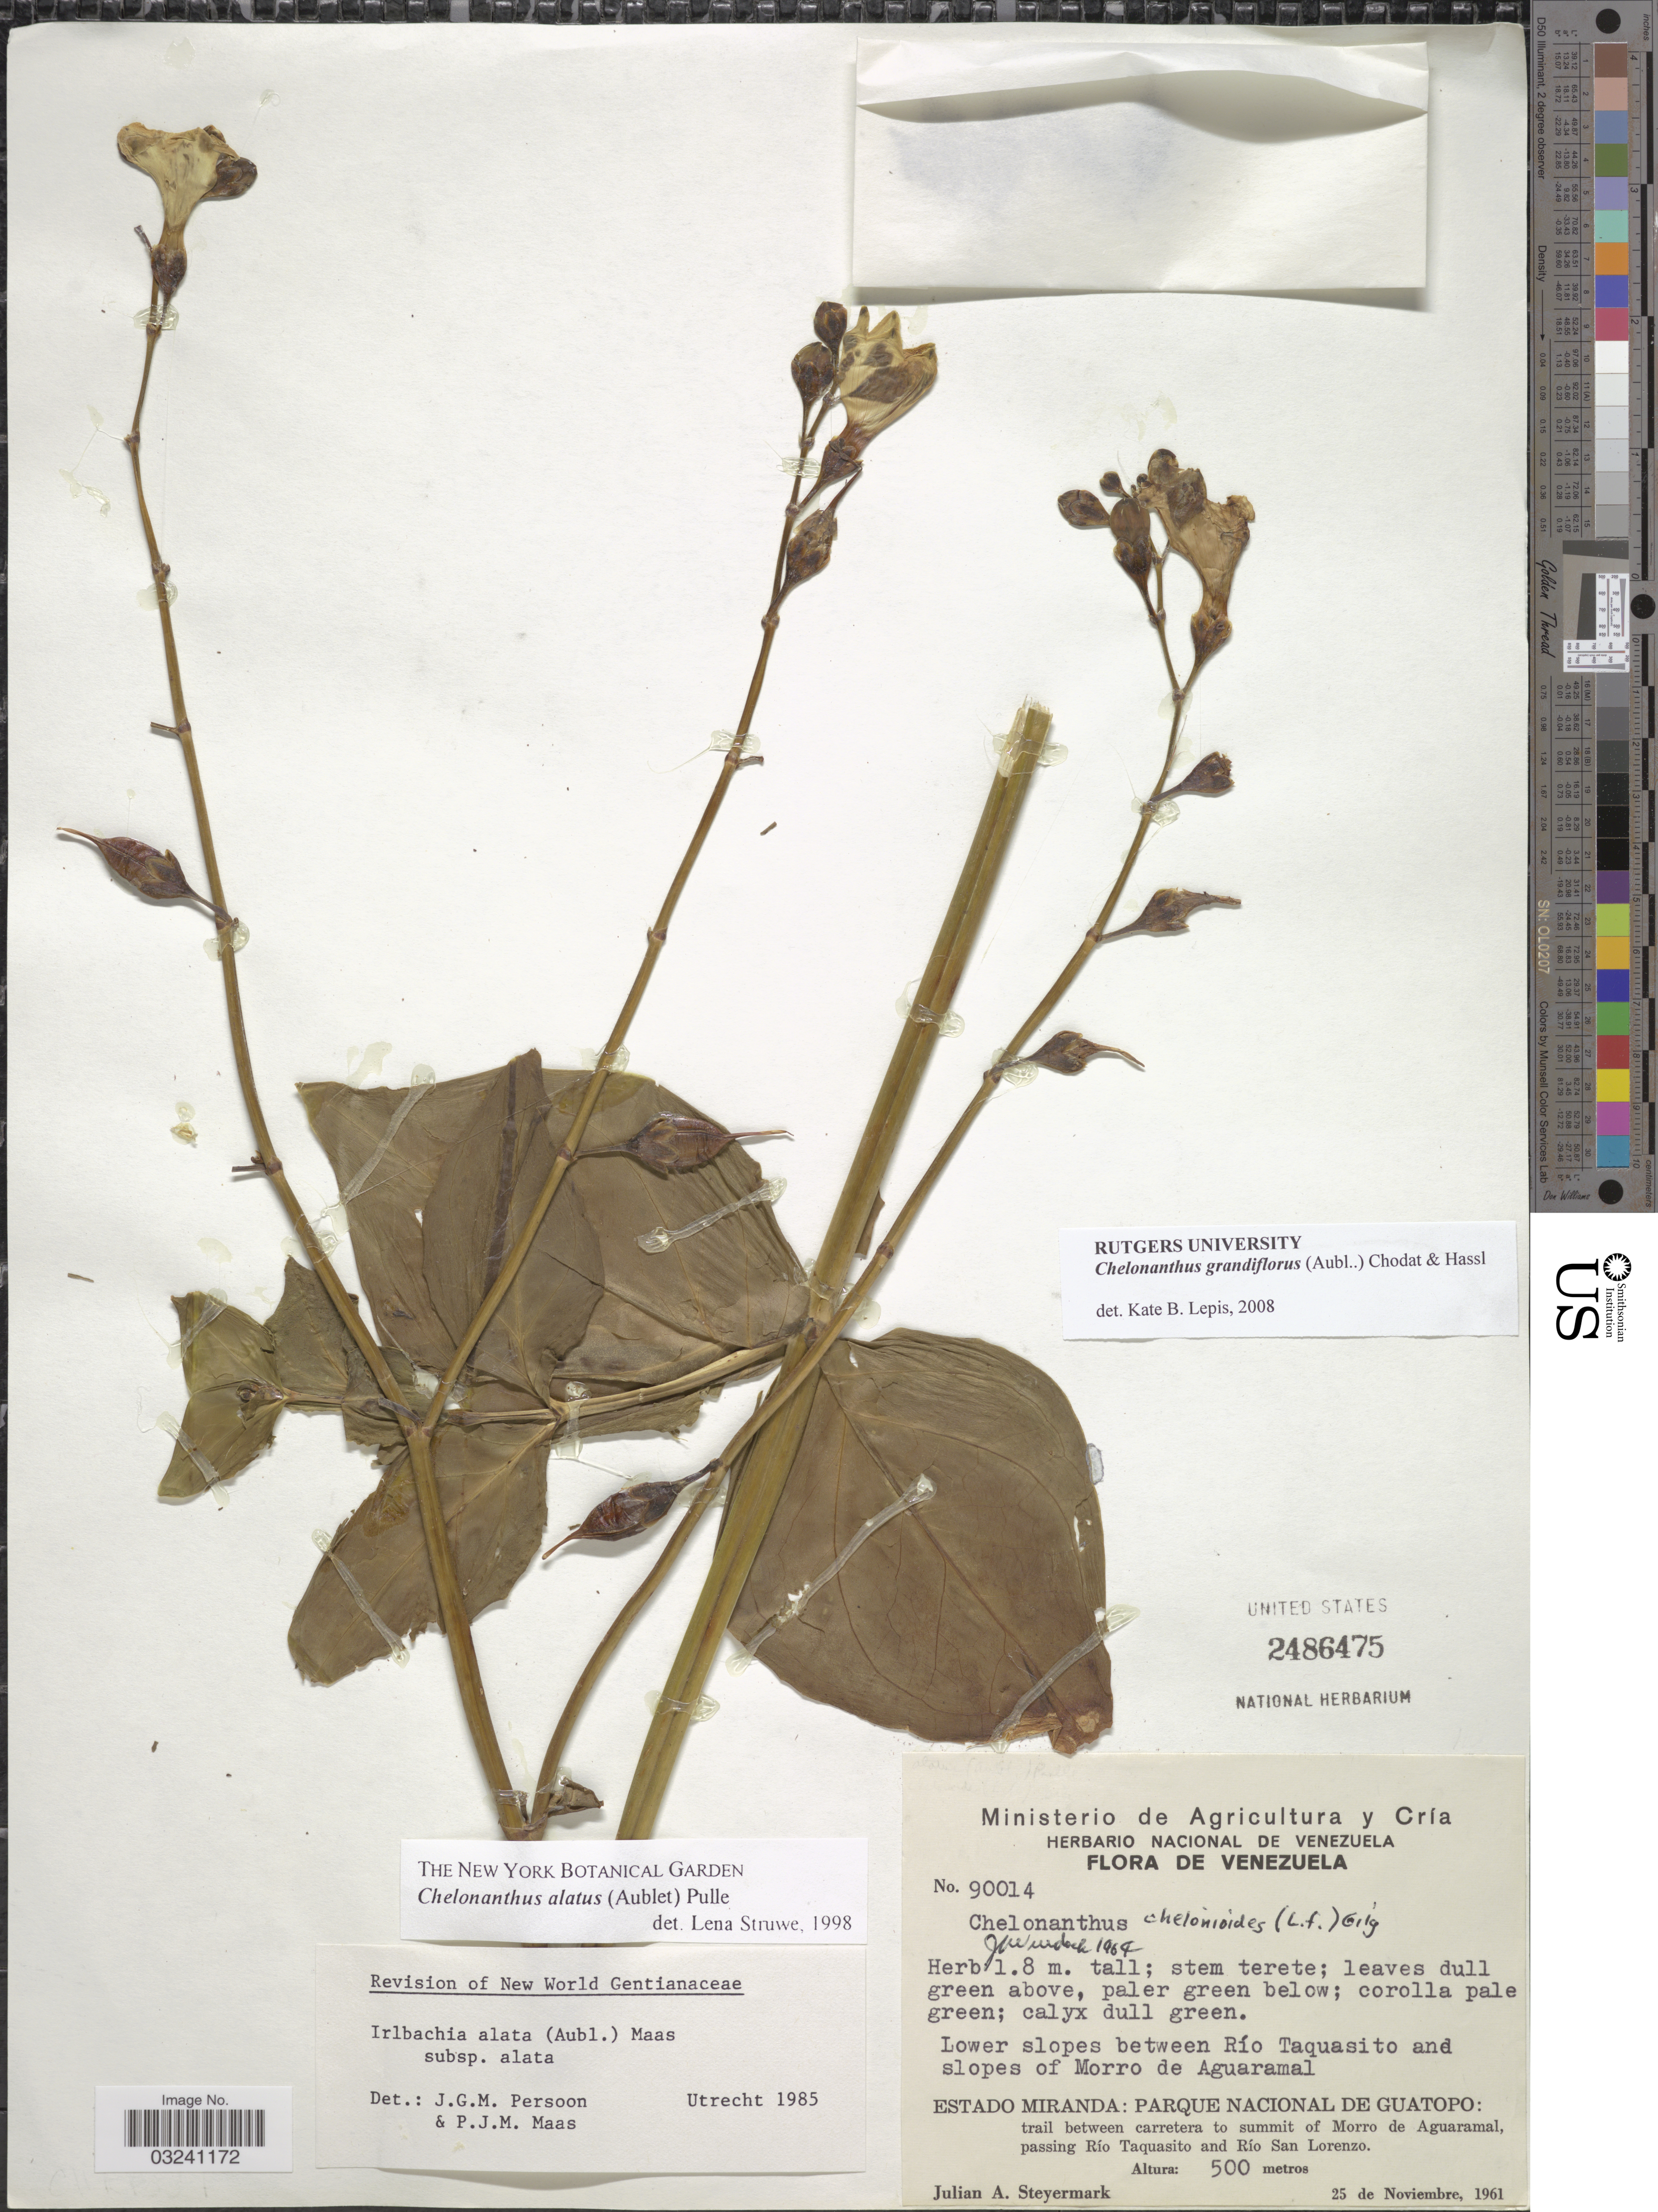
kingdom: Plantae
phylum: Tracheophyta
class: Magnoliopsida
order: Gentianales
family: Gentianaceae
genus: Chelonanthus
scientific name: Chelonanthus grandiflorus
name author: (Aubl.) Chodat & Hassl.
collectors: J. Steyermark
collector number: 90014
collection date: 1961-11-25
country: Venezuela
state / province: Miranda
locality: Lower slopes between Río Taquasito and slopes of Morro de Aguaramal. Estado Miranda: Parque Nacional de Guatopo: trail between carretera to summit of Morro de Aguaramal, passing Río Taquasito and Río San Lorenzo.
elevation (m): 500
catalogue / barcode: US 2486475